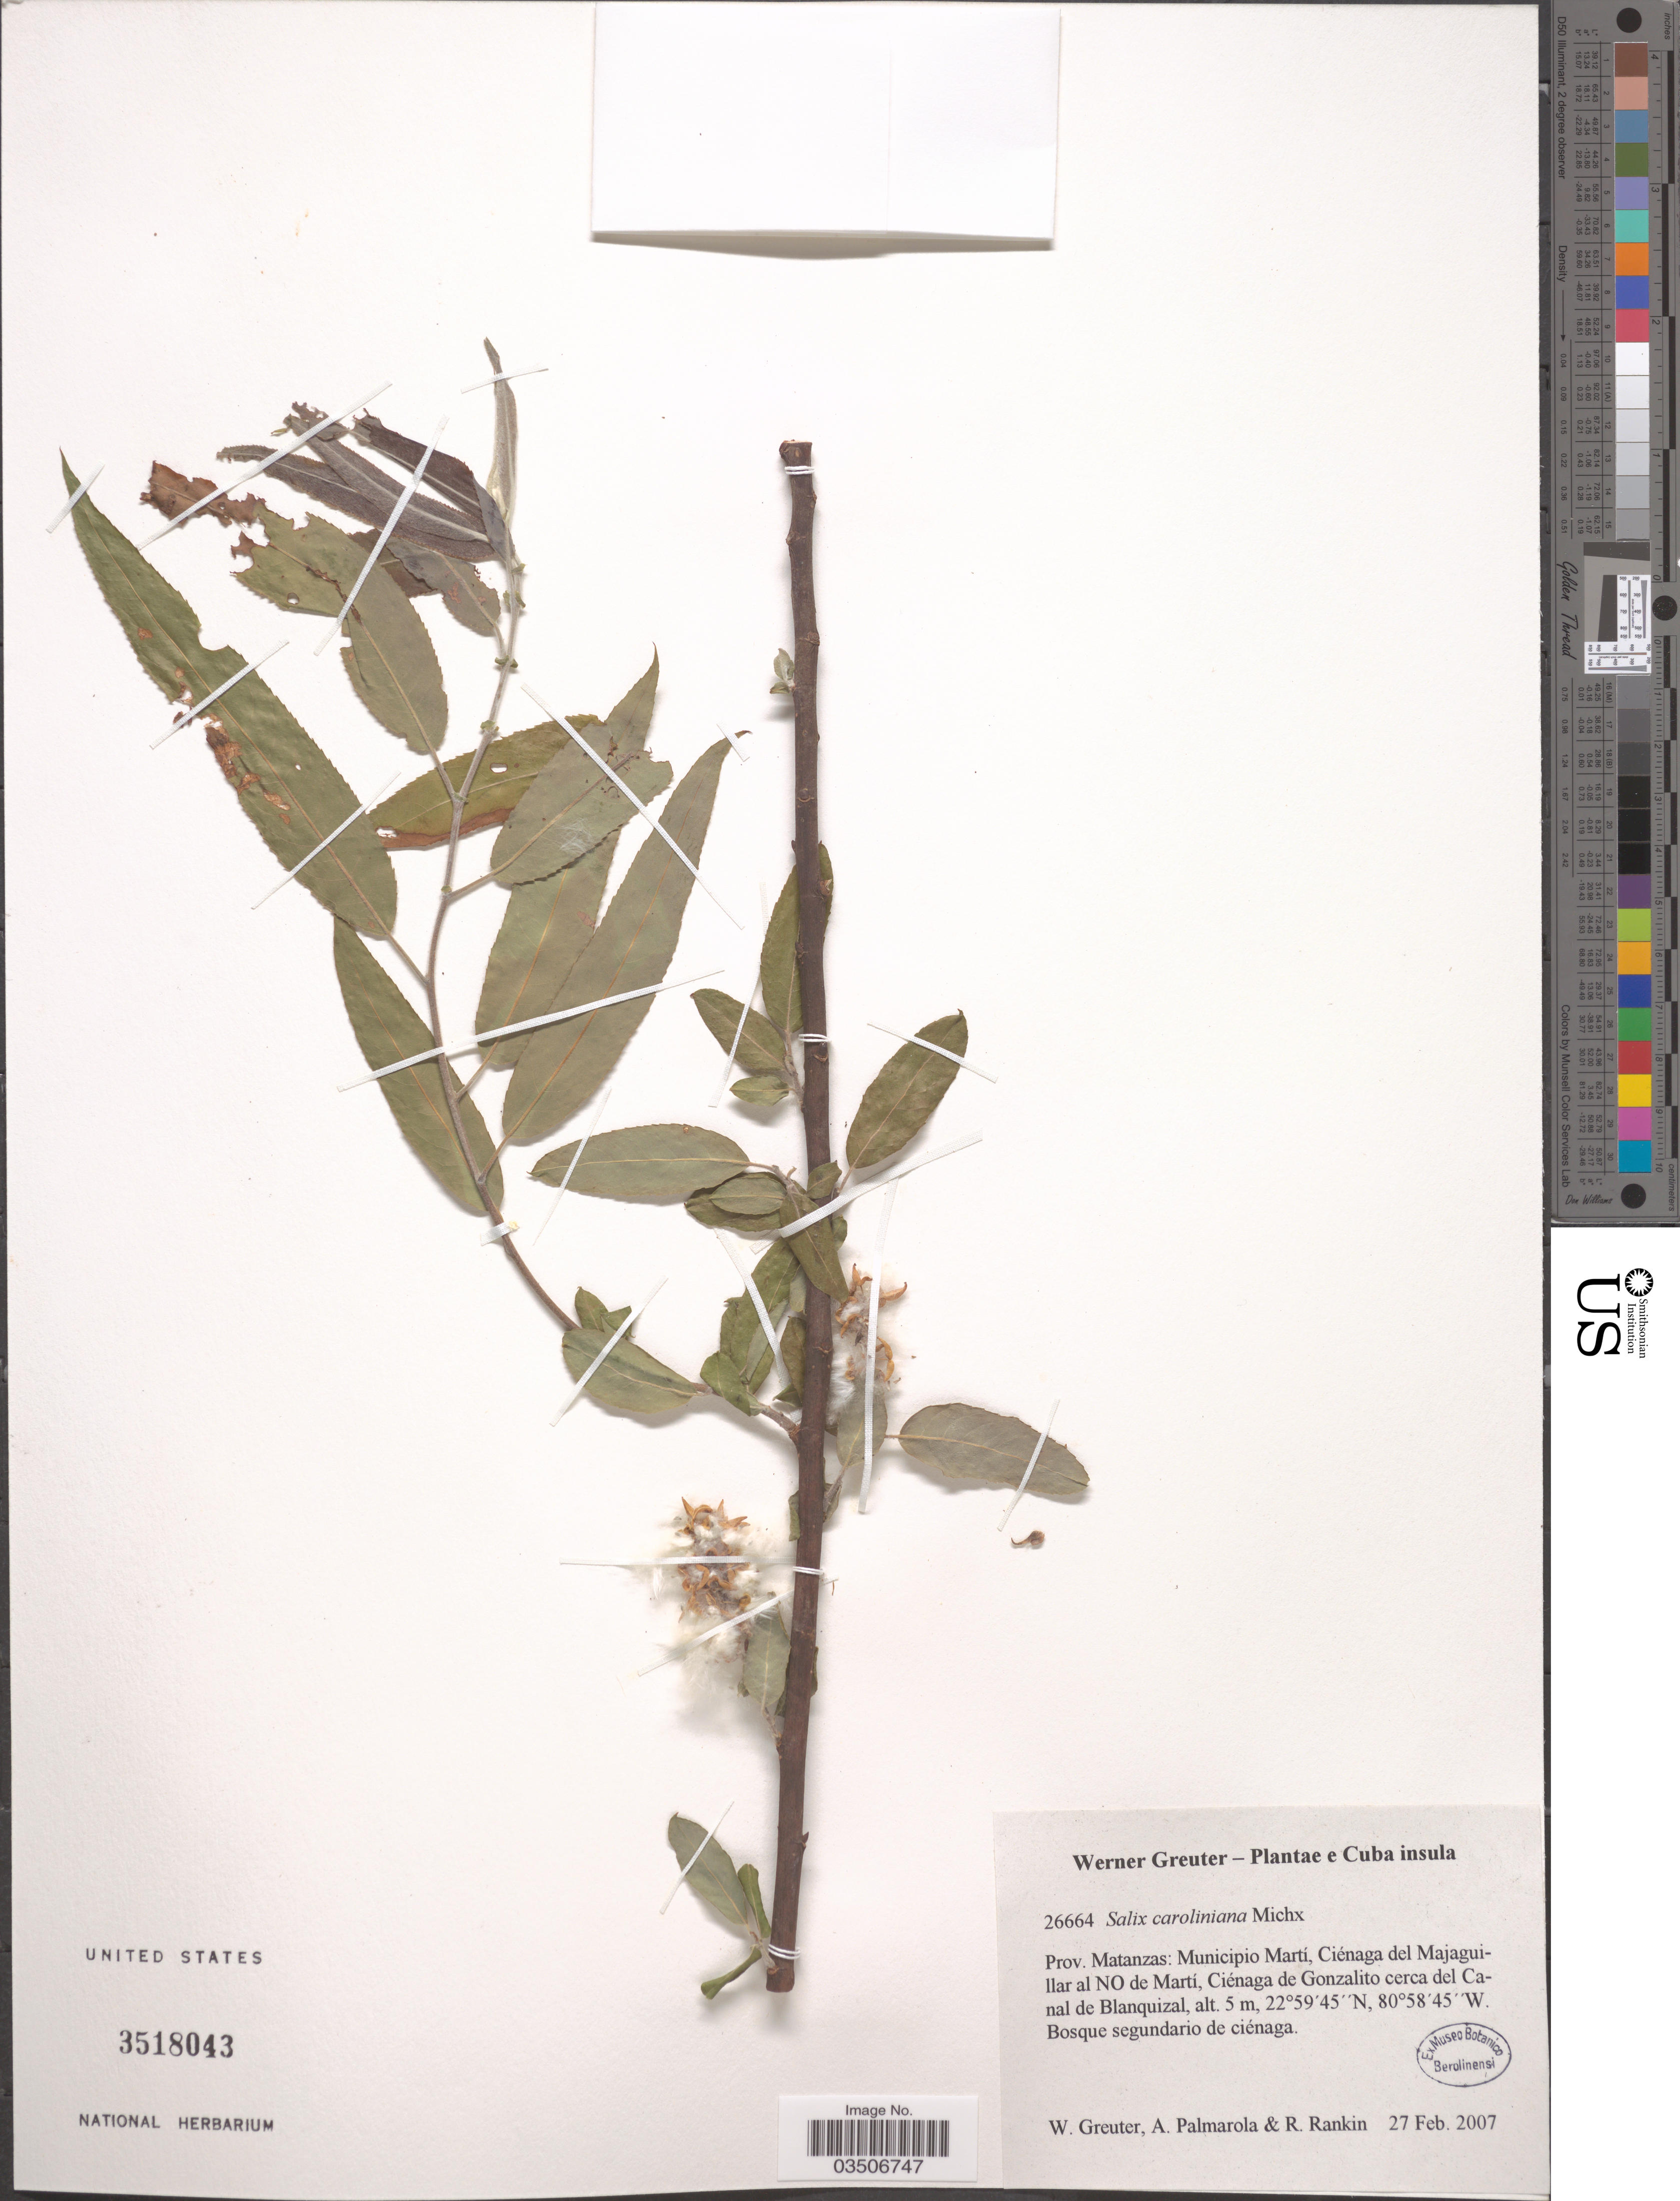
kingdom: Plantae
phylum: Tracheophyta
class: Magnoliopsida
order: Malpighiales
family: Salicaceae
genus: Salix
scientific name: Salix caroliniana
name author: Michx.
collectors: W. Greuter, A. Palmarola & R. Rankin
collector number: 26664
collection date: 2007-02-27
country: Cuba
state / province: Matanzas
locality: Prov. Matanzas: Municipio Martí, Ciénaga del Majaguillar al NO de Martí, Ciénaga de Gonzalito cerca del Canal de Blanquizal.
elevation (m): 5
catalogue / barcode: US 3518043